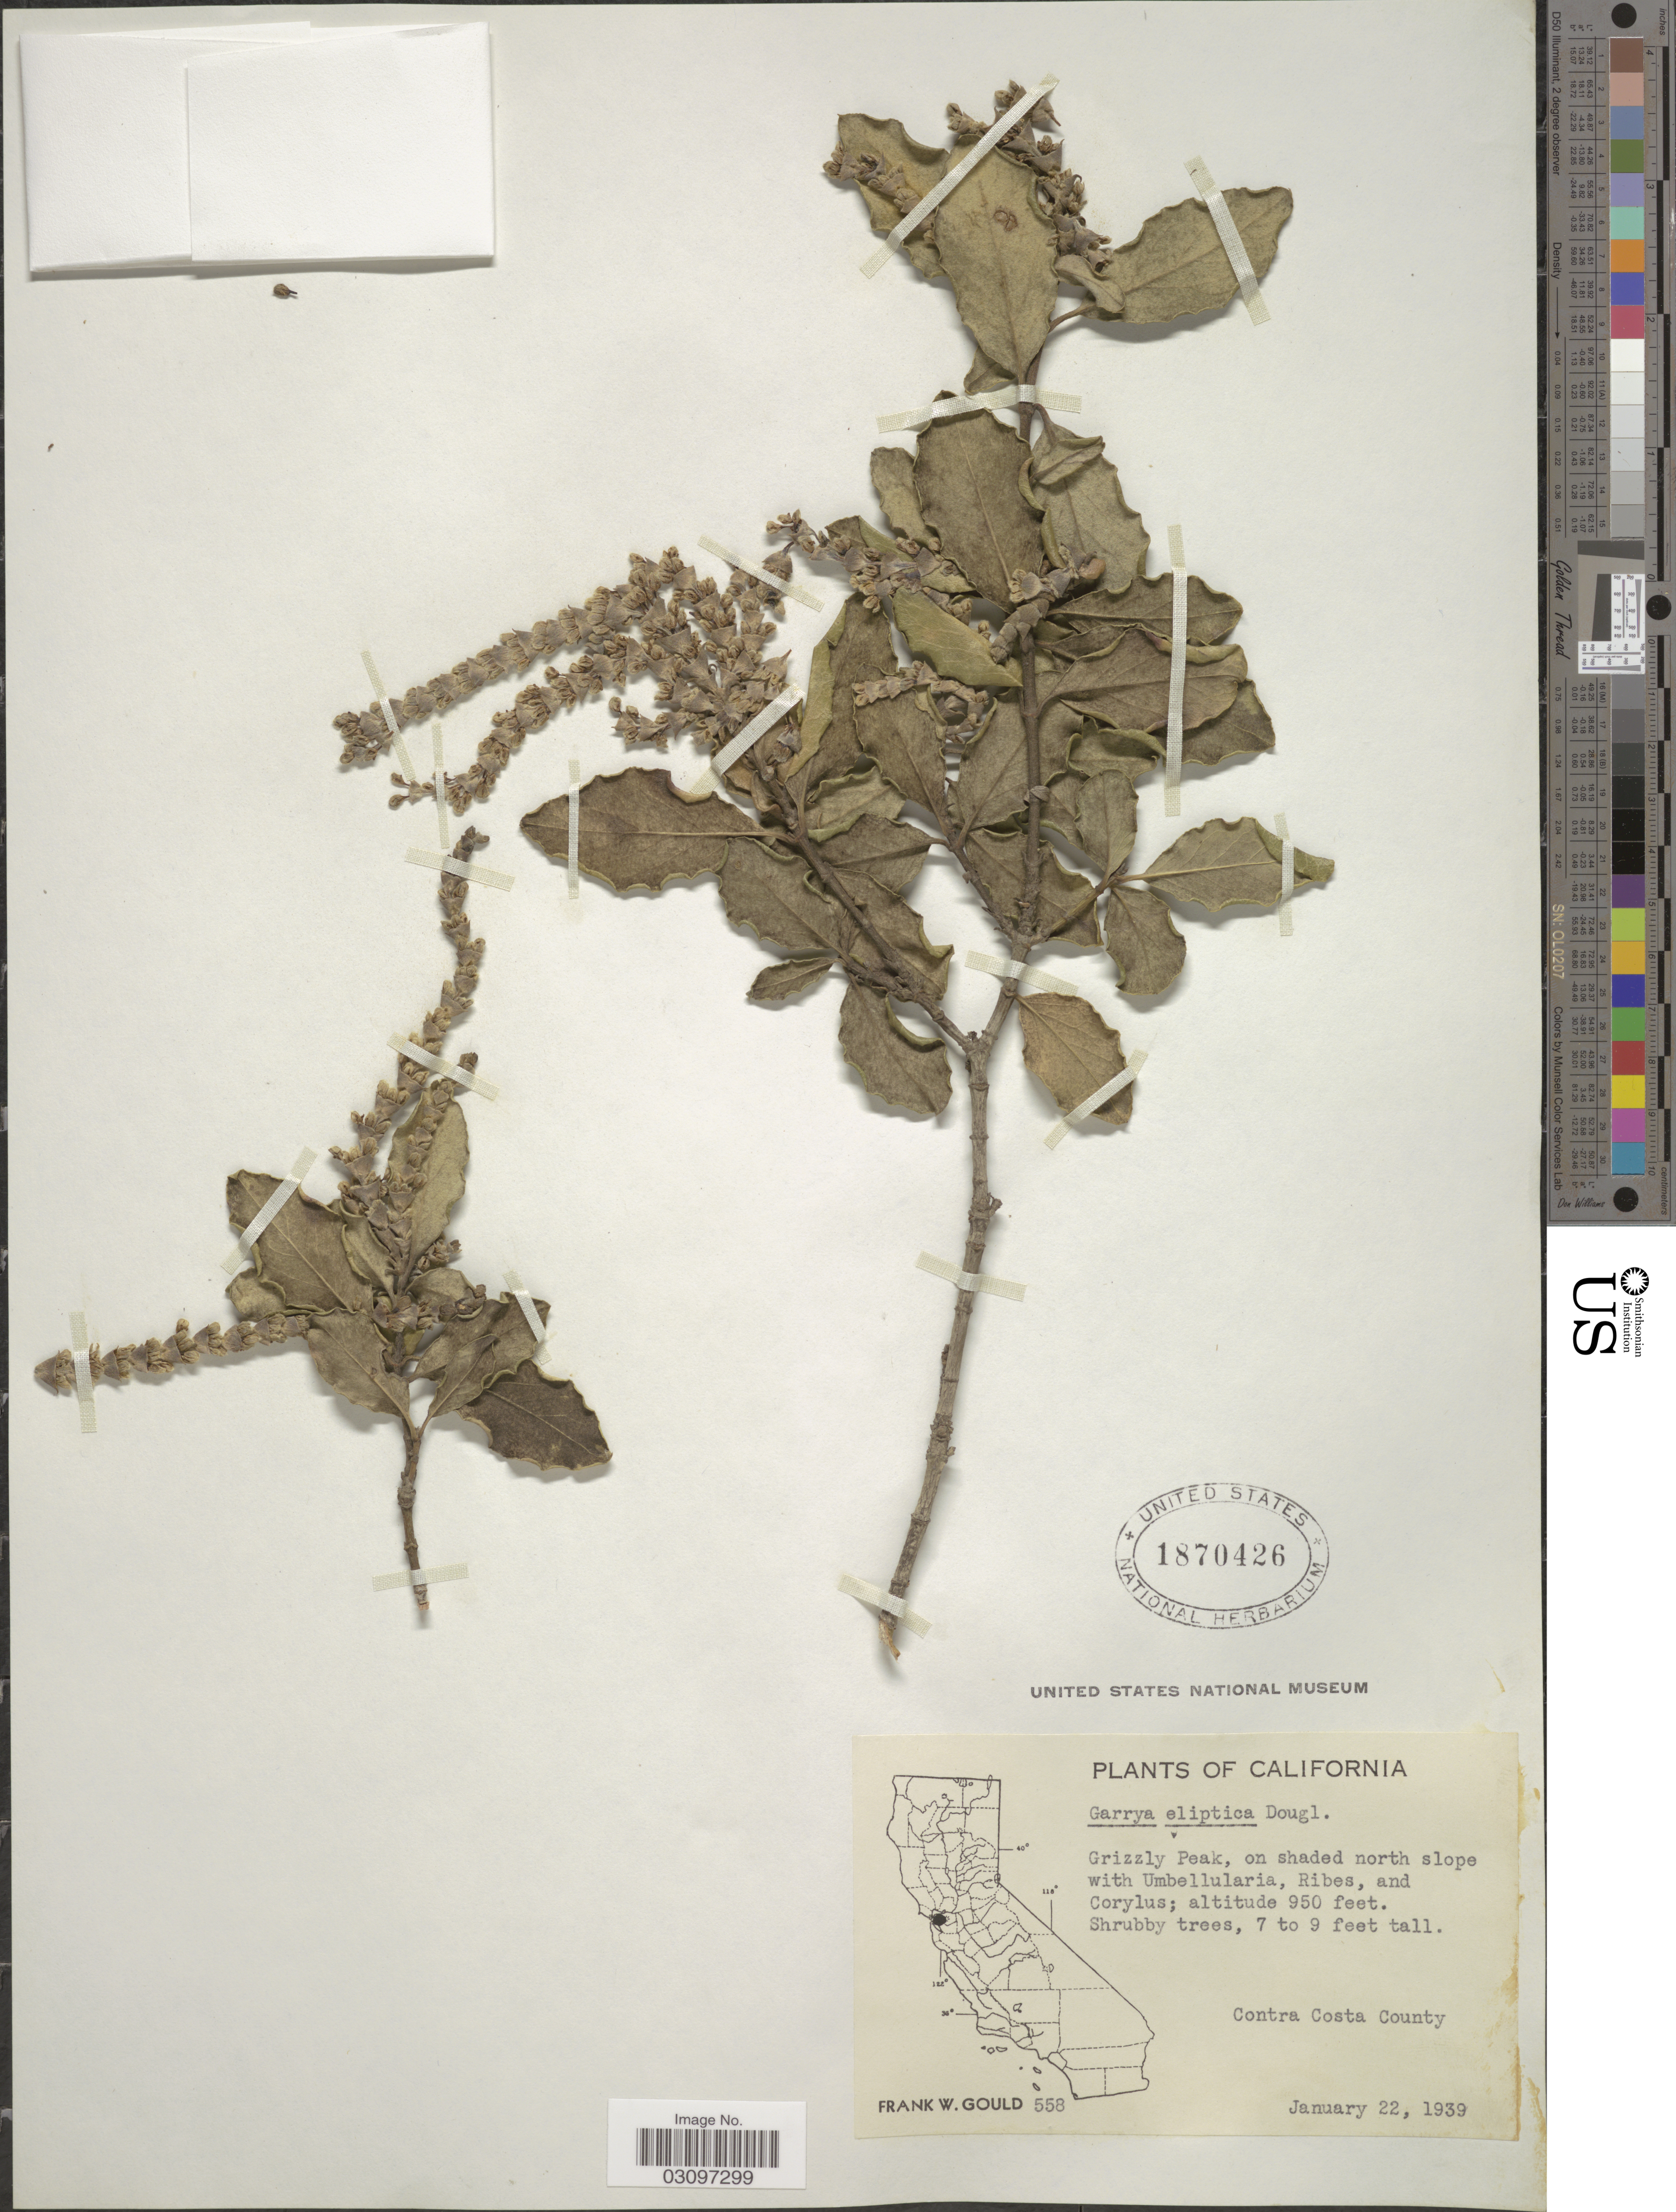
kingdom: Plantae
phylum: Tracheophyta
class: Magnoliopsida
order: Garryales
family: Garryaceae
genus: Garrya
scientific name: Garrya elliptica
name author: Douglas ex Lindl.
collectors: F. W. Gould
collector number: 558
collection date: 1939-01-22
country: United States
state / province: California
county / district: Contra Costa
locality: Grizzly Peak, on shaded north slope. Contra Costa County.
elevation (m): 290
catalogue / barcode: US 1870426